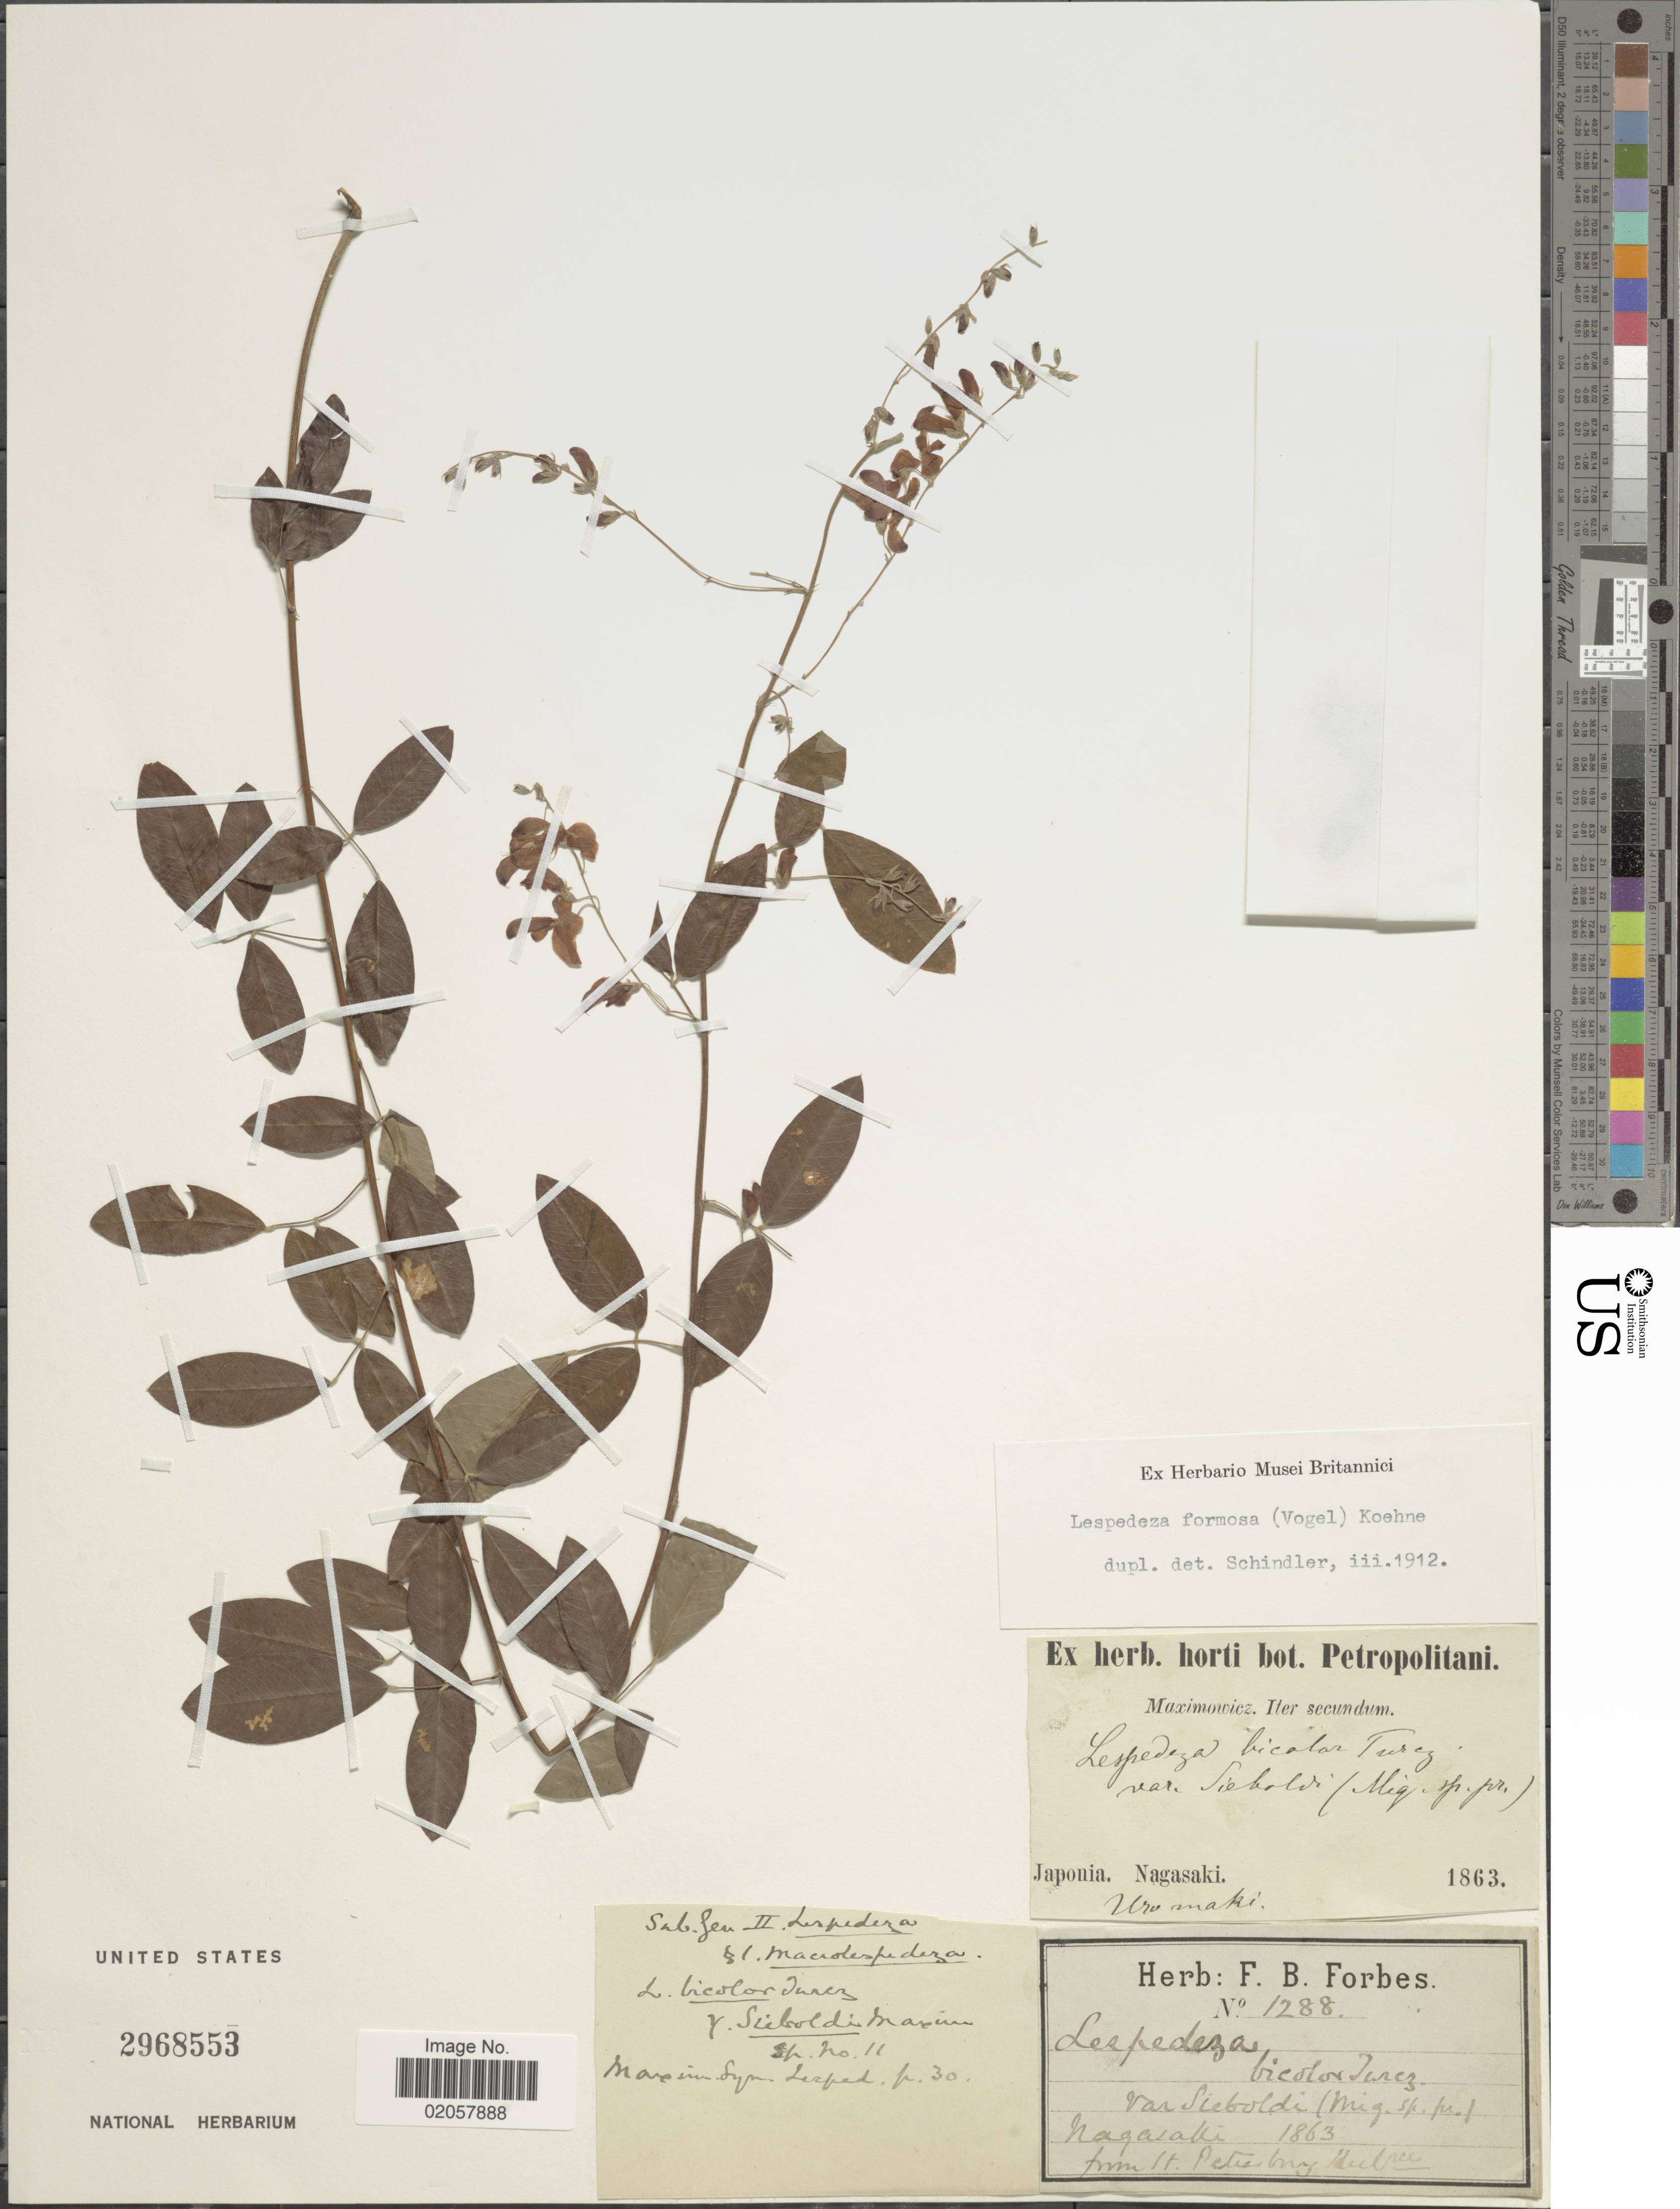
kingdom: Plantae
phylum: Tracheophyta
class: Magnoliopsida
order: Fabales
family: Fabaceae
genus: Lespedeza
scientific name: Lespedeza formosa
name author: (Vogel) Koehne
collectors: ex herb. F. B. Forbes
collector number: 1288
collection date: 1863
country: Japan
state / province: Nagasaki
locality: Uro maki.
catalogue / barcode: US 2968553